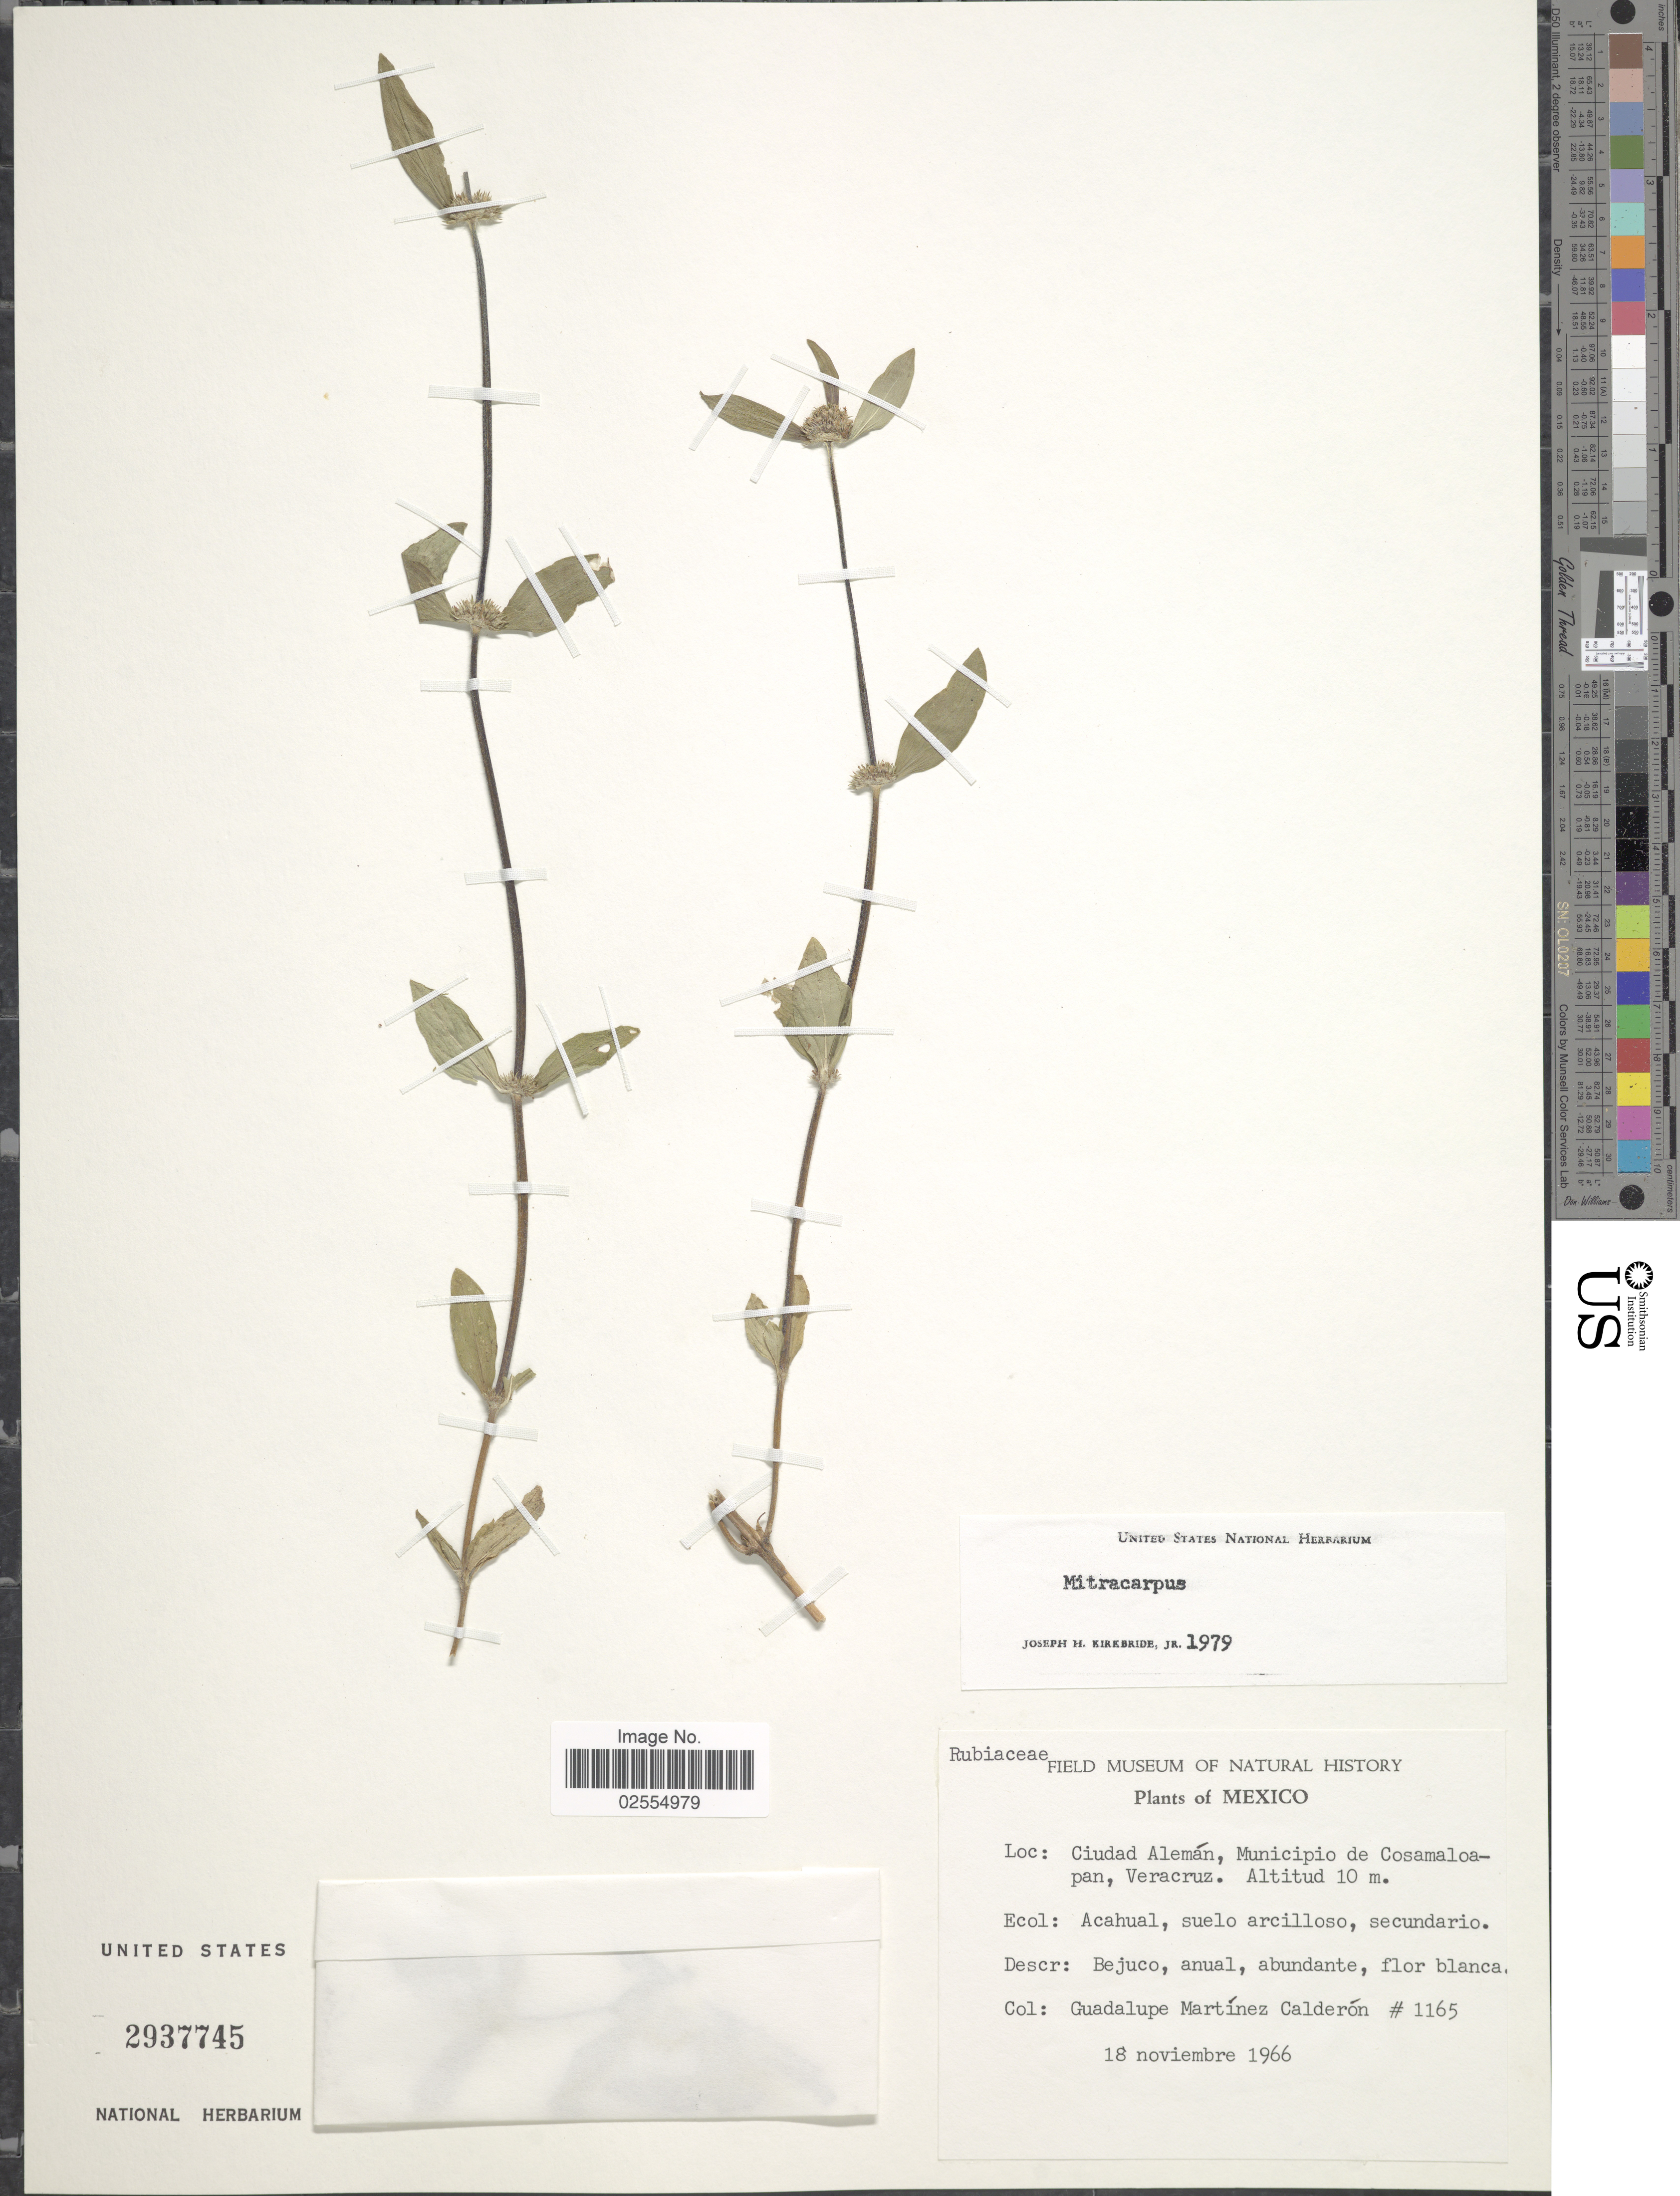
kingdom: Plantae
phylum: Tracheophyta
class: Magnoliopsida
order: Gentianales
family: Rubiaceae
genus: Mitracarpus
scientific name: Mitracarpus sp.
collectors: G. Martinez-C.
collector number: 1165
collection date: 1966-11-18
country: Mexico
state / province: Veracruz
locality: Ciudad Alemán, Municipio de Cosamaloapan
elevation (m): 10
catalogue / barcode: US 2937745